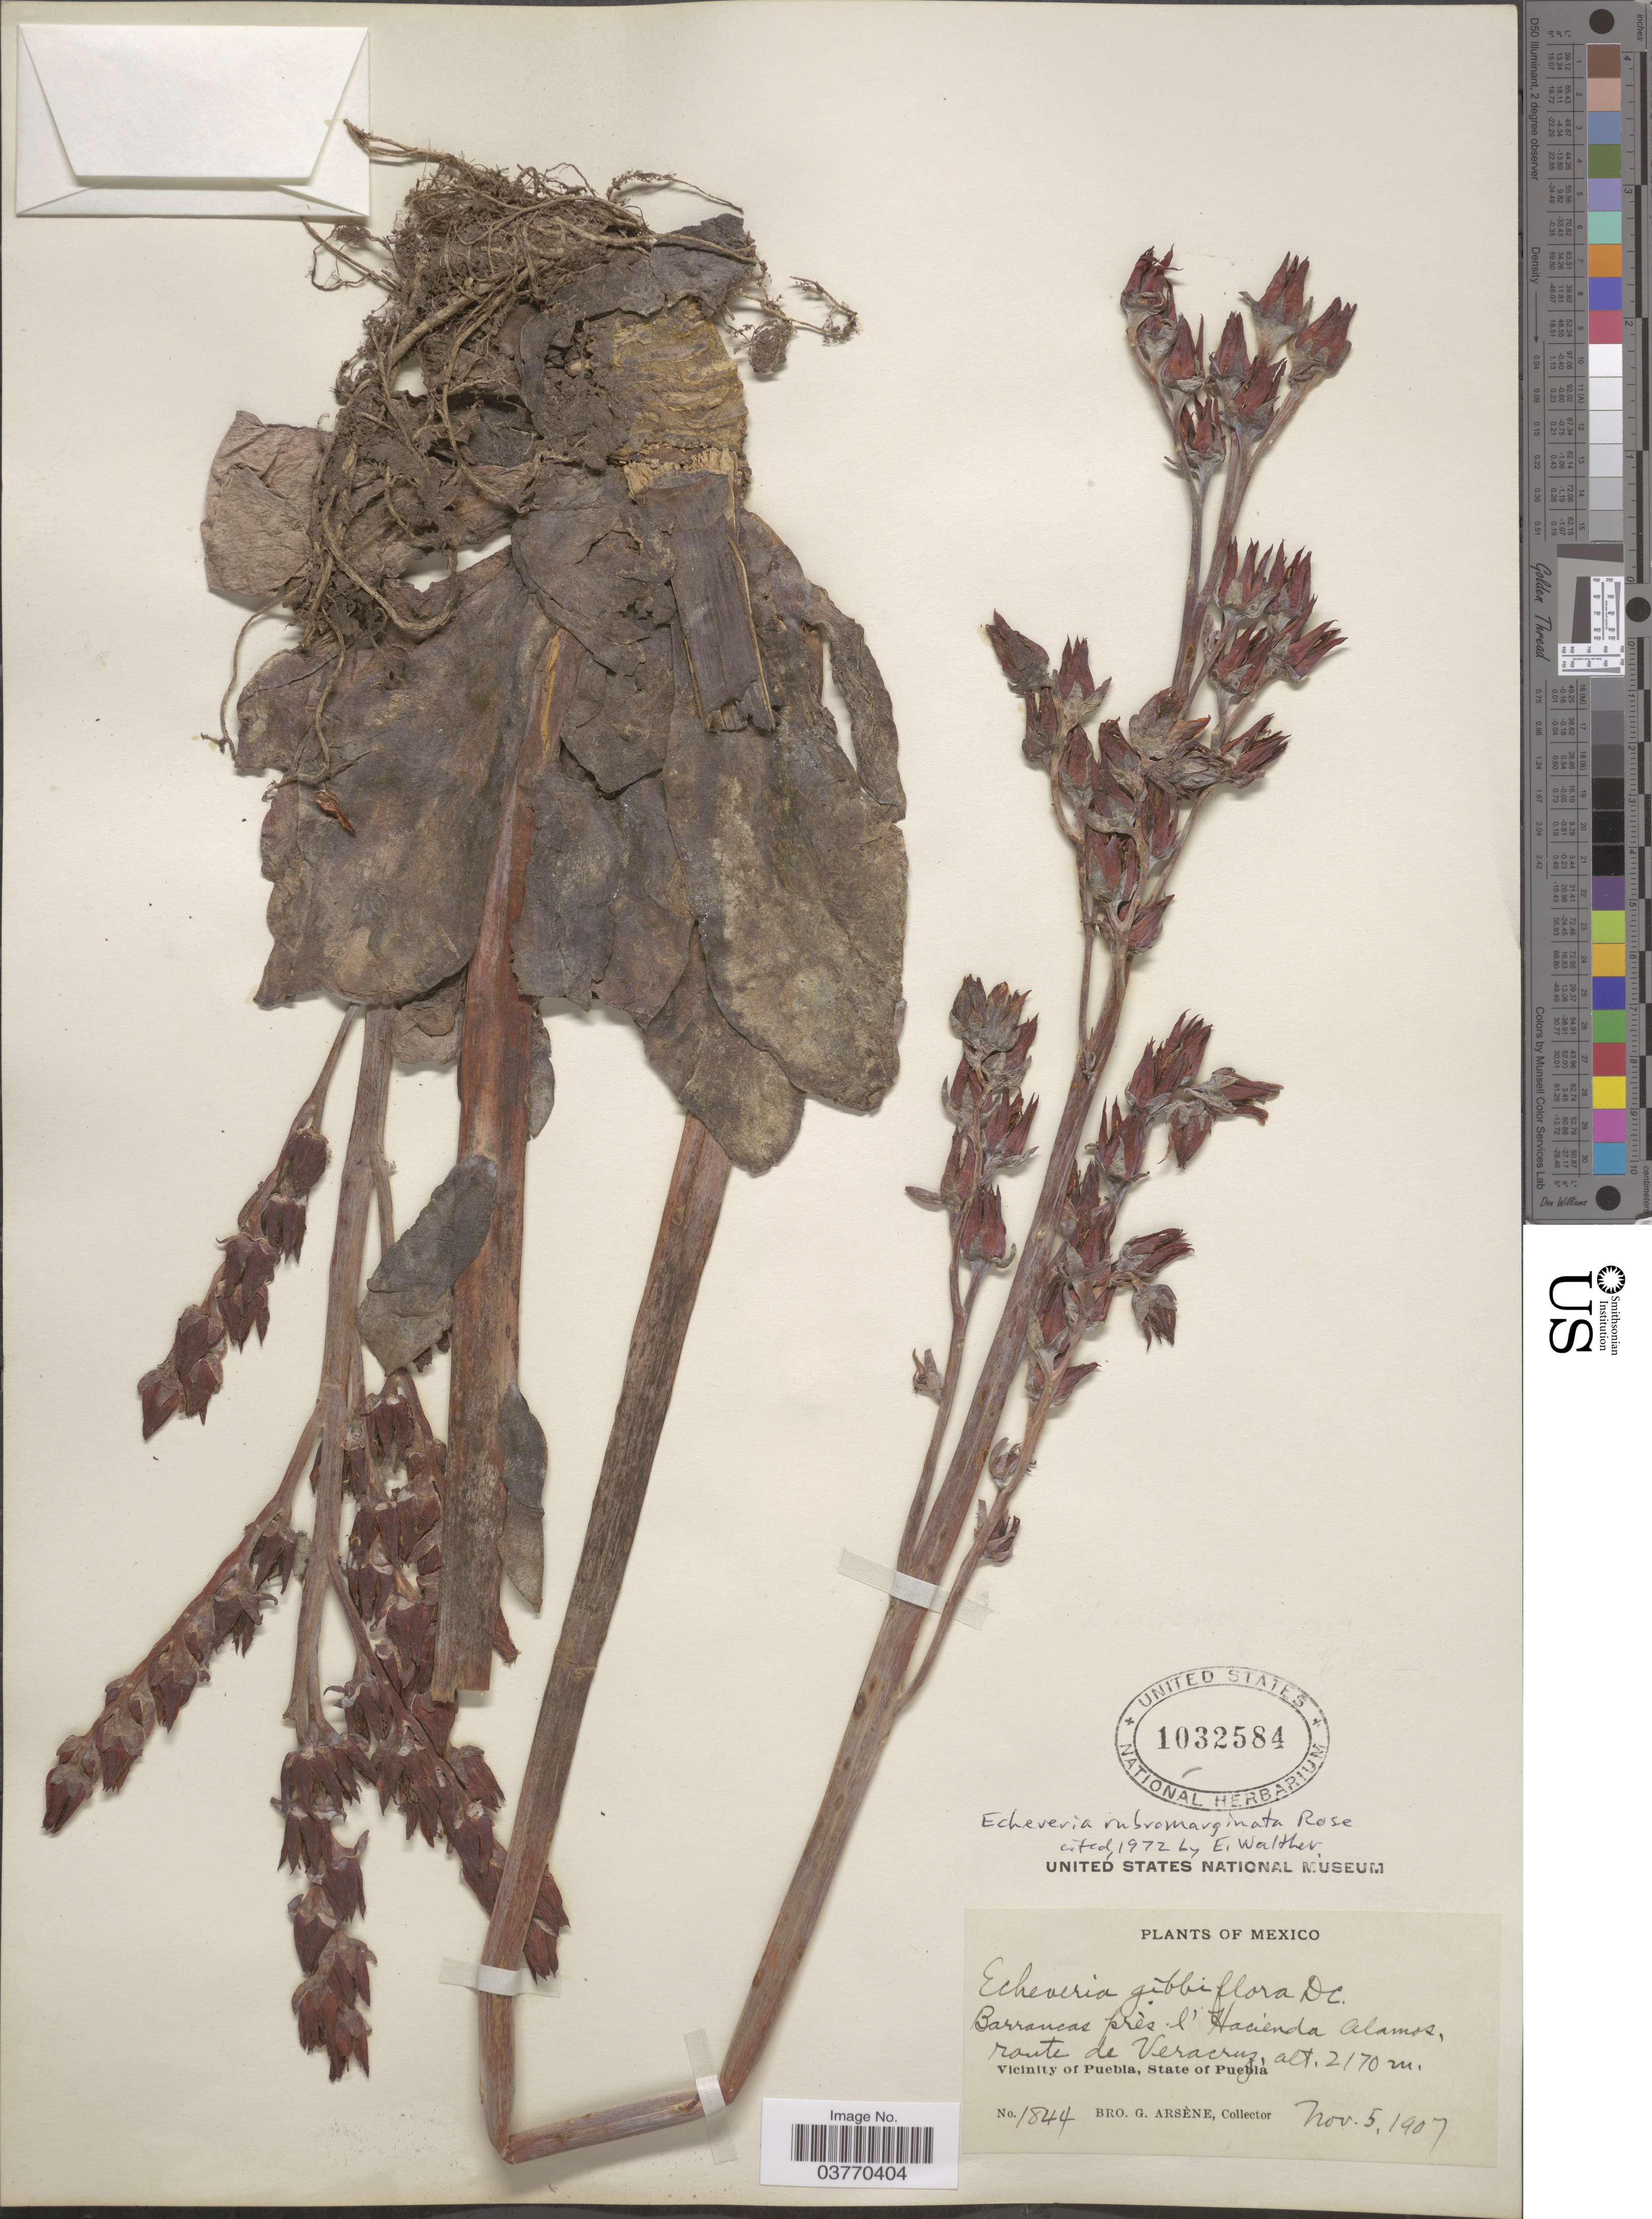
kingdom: Plantae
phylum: Tracheophyta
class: Magnoliopsida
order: Saxifragales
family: Crassulaceae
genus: Echeveria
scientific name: Echeveria rubromarginata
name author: Rose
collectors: Bro. G. Arsène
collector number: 1844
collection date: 1907-11-05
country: Mexico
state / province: Puebla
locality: Barranca prés l'Hacienda Alamos, route de Veracruz. Vicinity of Puebla.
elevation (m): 2170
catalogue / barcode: US 1032584